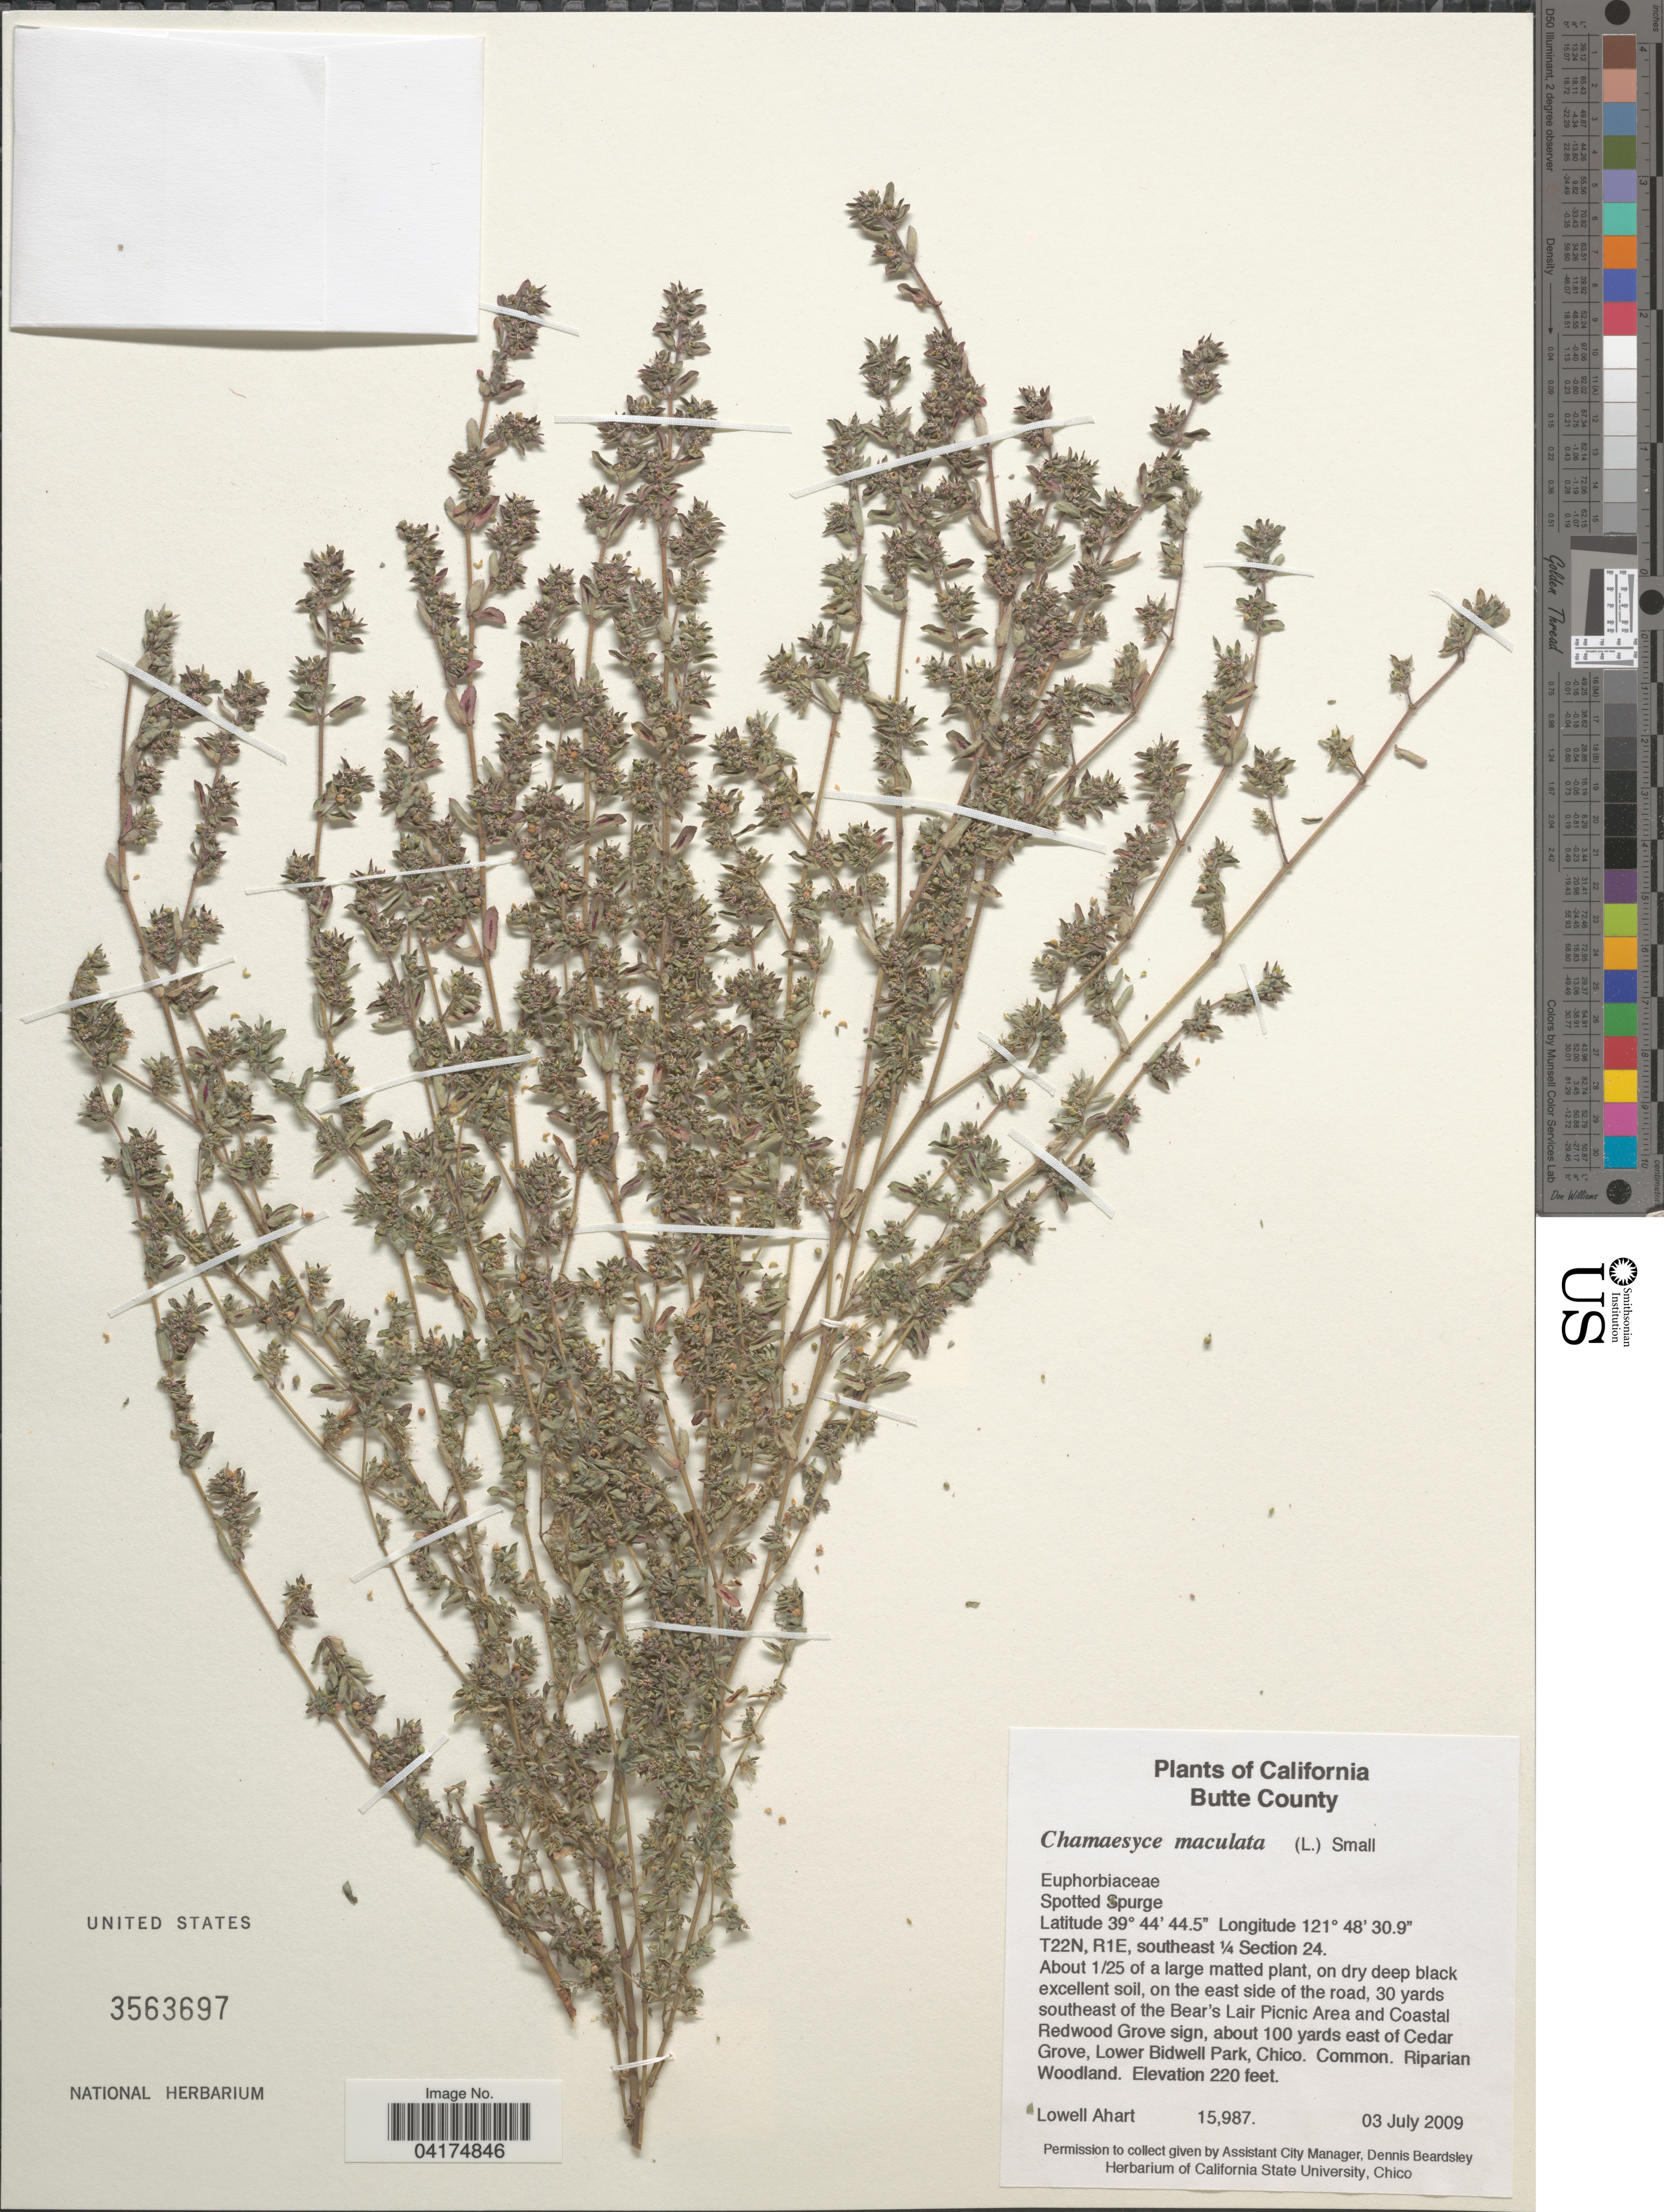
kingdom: Plantae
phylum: Tracheophyta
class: Magnoliopsida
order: Malpighiales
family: Euphorbiaceae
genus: Chamaesyce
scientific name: Chamaesyce maculata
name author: (L.) Small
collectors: L. Ahart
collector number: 15987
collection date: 2009-07-03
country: United States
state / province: California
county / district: Butte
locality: Butte County. T22N, R1E, southeast ¼ Section 24. On the east side of the road, 30 yards southeast of the Bear's Lair Picnic Area and Coastal Redwood Grove sign, about 100 yards east of Cedar Grove, Lower Bidwell Park, Chico. Riparian Woodland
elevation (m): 67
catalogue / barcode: US 3563697